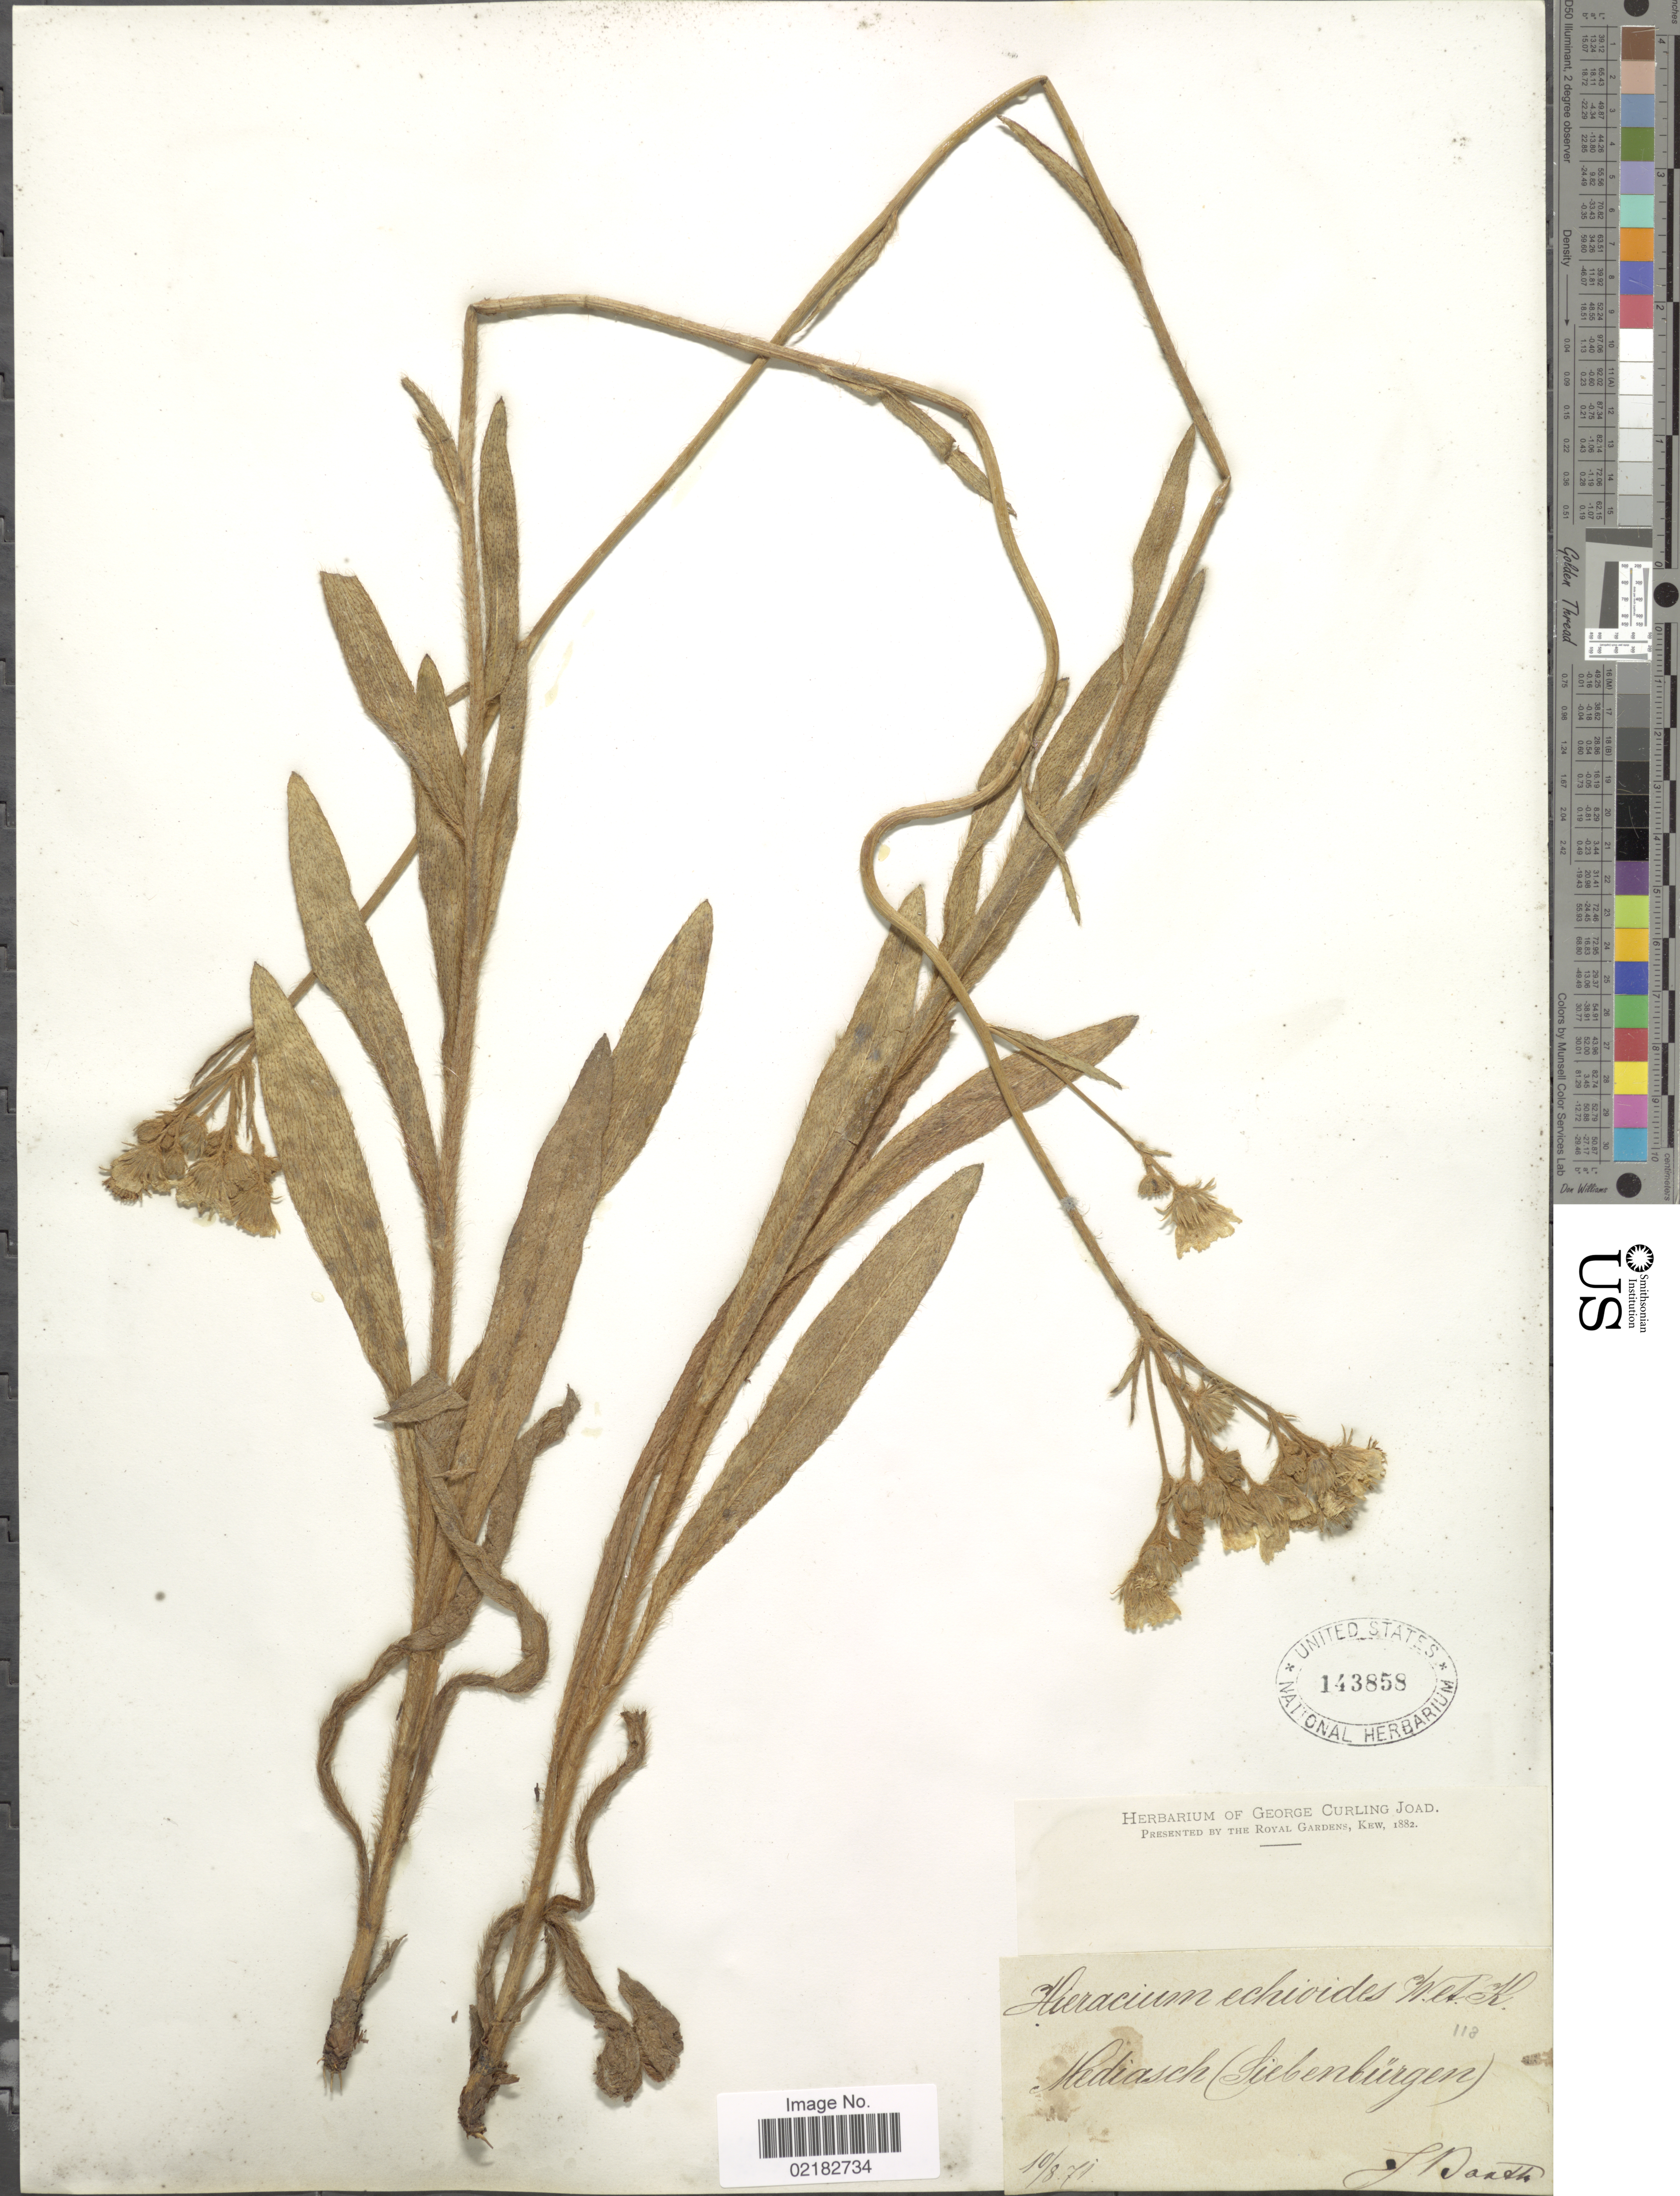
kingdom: Plantae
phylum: Tracheophyta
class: Magnoliopsida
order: Asterales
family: Asteraceae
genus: Pilosella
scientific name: Pilosella echioides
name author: F.W. Schultz & Sch. Bip.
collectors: J. Nanth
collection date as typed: Transcribed d/m/y: 10/8/71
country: Romania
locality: Mediasch (Siebenburgen)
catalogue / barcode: US 143858